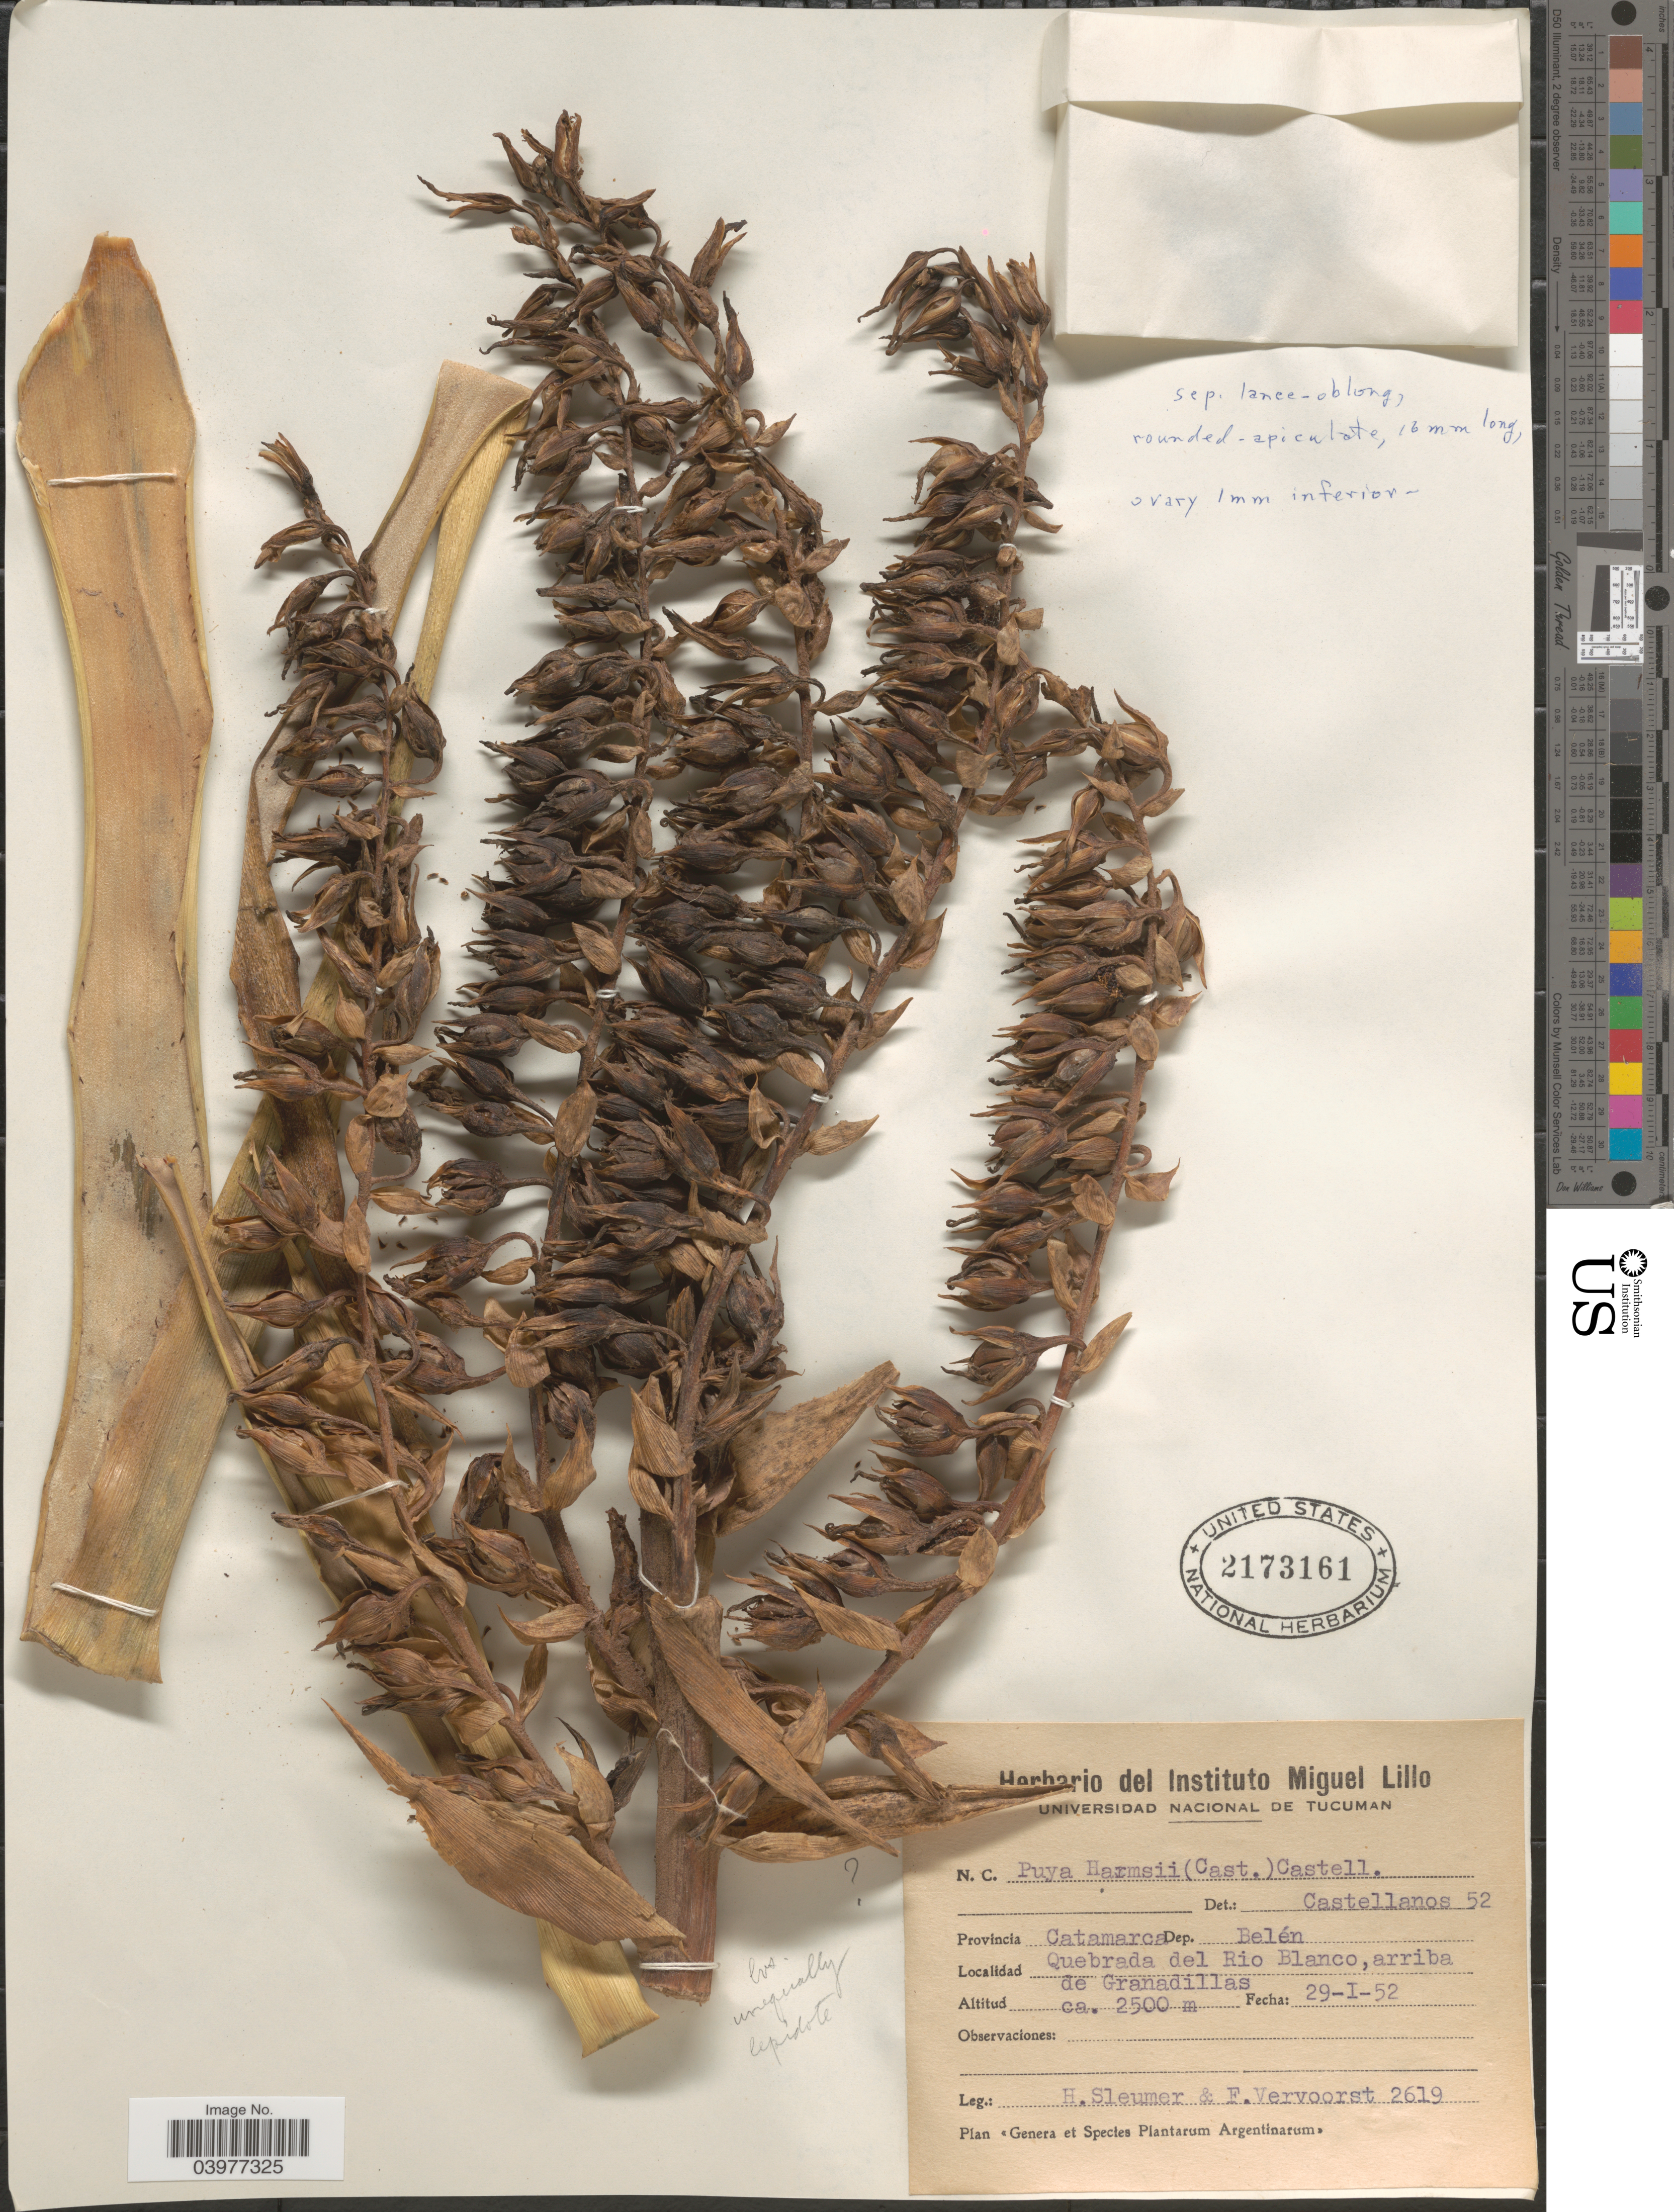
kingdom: Plantae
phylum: Tracheophyta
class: Liliopsida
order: Poales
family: Bromeliaceae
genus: Puya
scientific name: Puya harmsii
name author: (A. Cast.) A. Cast.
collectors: H. O. Sleumer & F. Vervoorst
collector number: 2619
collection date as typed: Transcribed d/m/y: 29/1/52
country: Argentina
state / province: Catamarca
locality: Dep. Belén. Quebrada del Rio Blanco, arriba de Granadillas.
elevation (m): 2500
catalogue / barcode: US 2173161